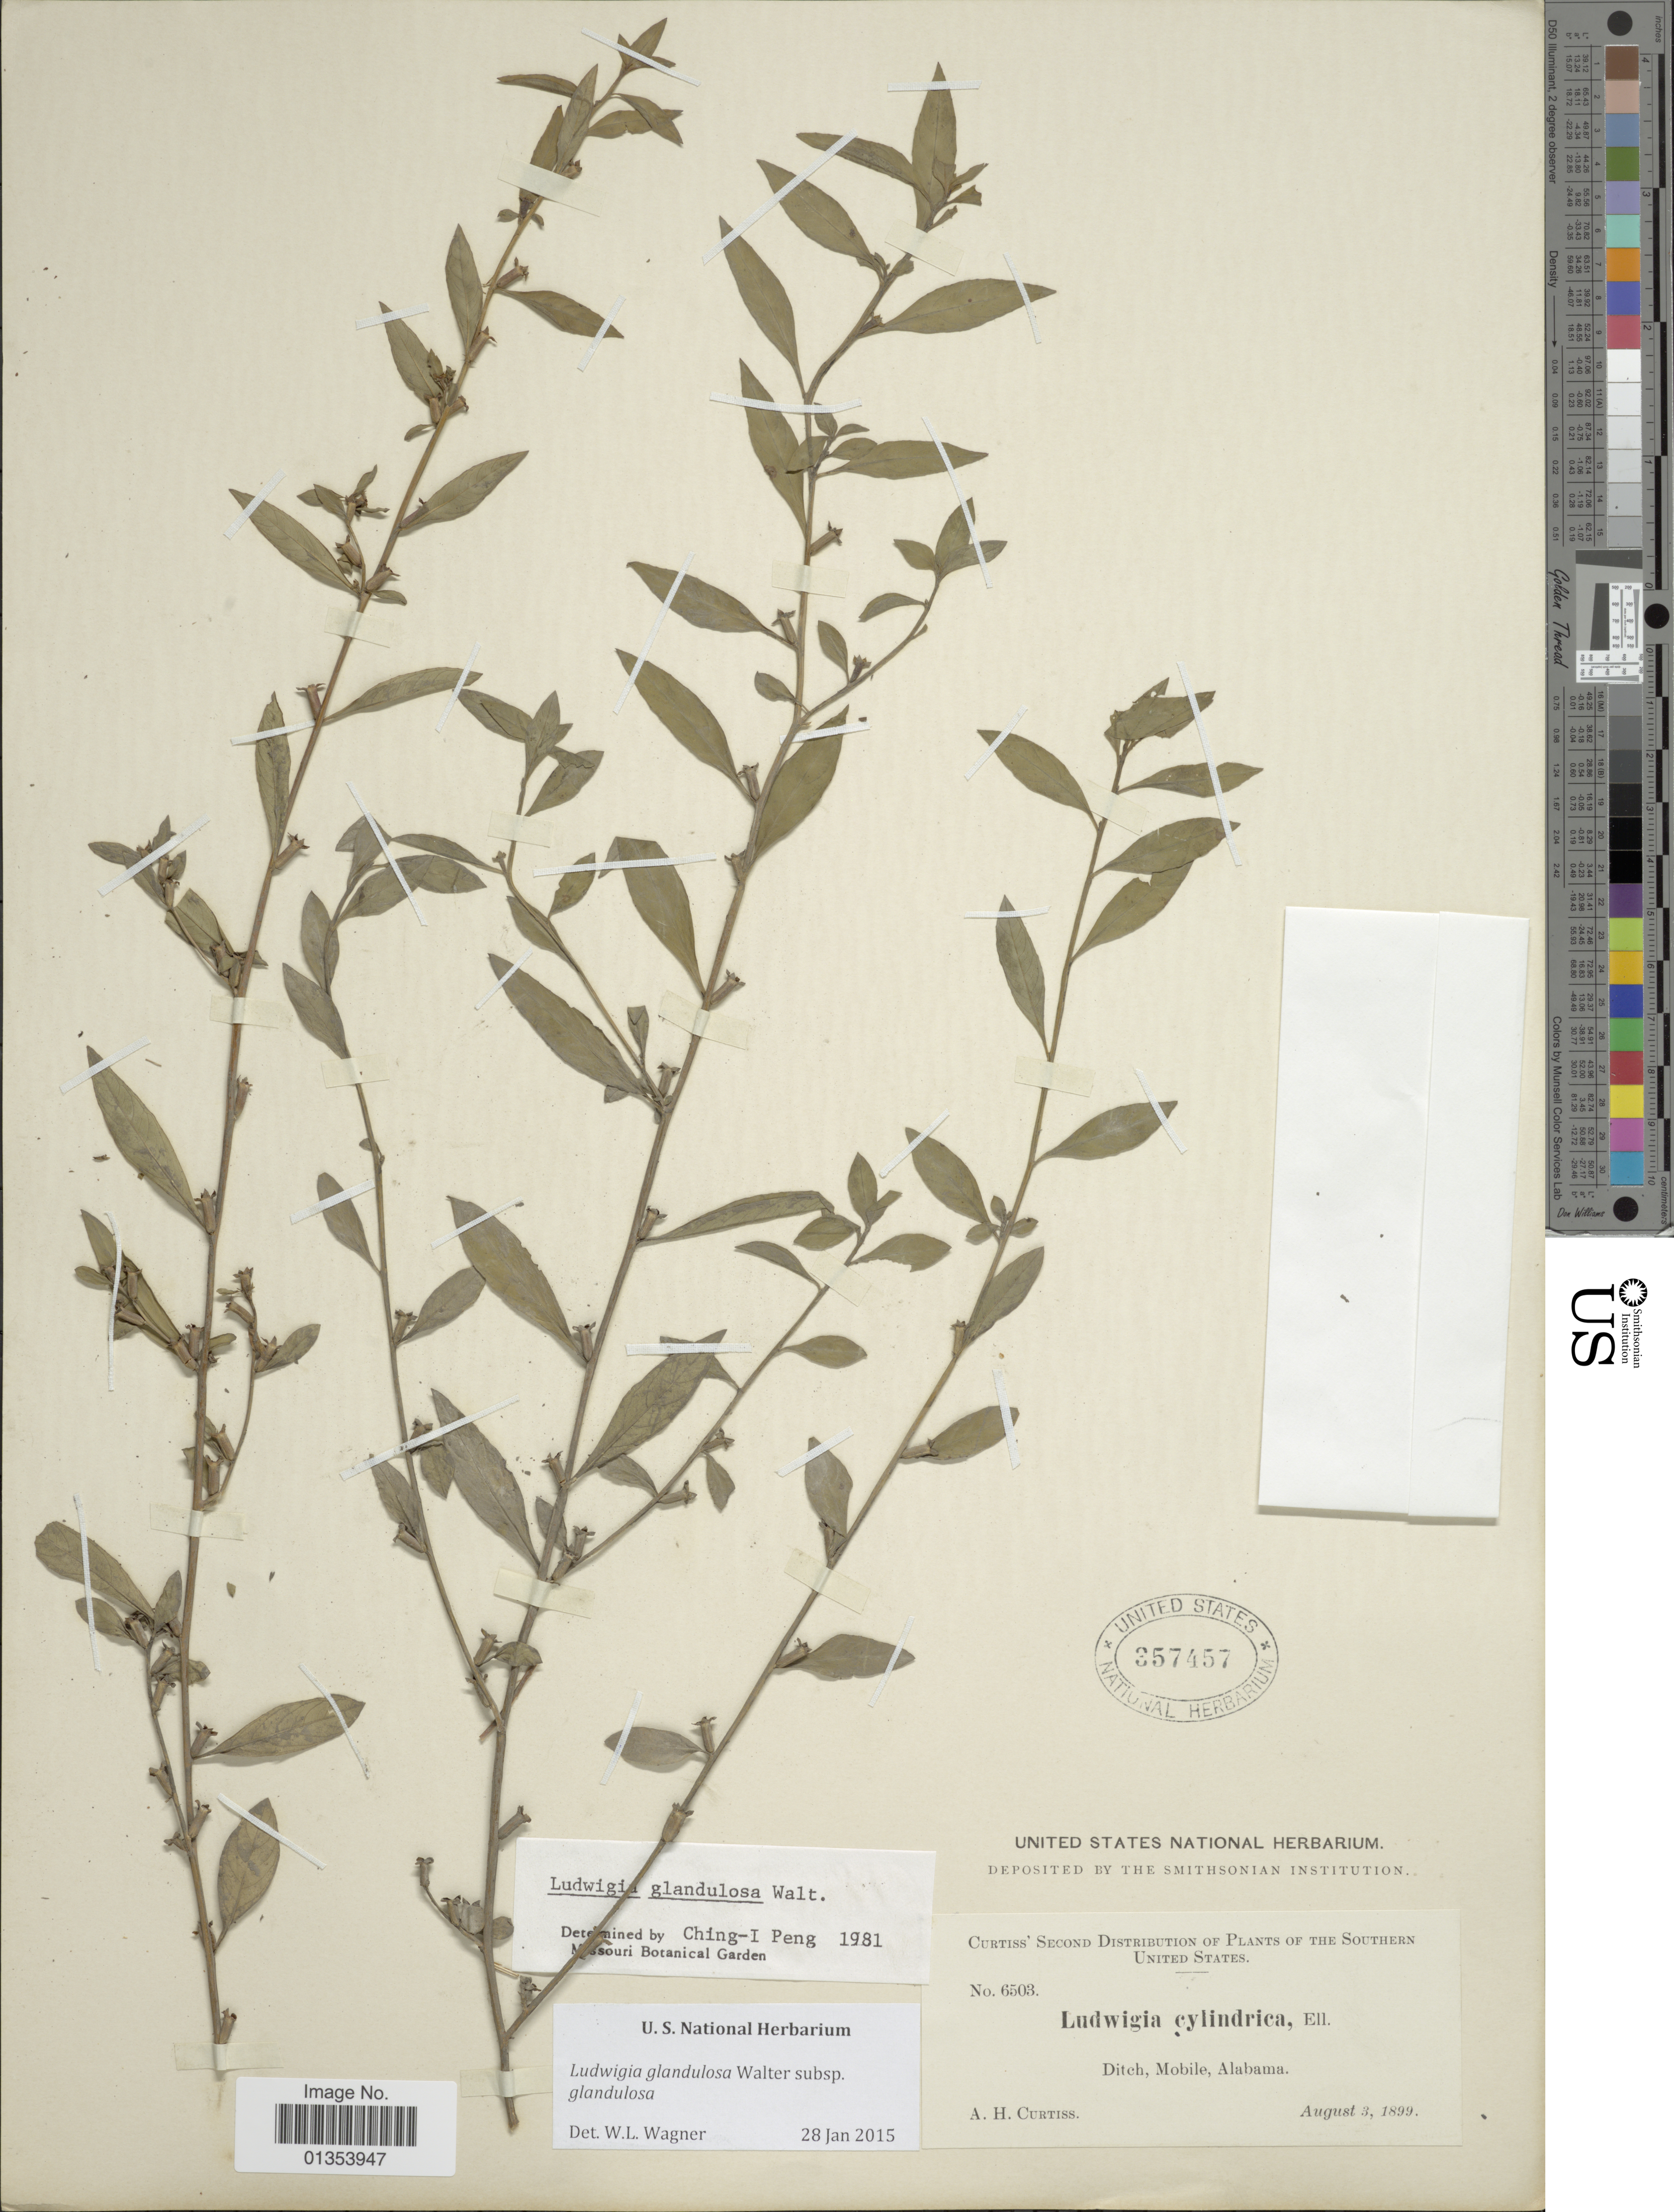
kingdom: Plantae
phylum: Tracheophyta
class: Magnoliopsida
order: Myrtales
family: Onagraceae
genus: Ludwigia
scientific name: Ludwigia glandulosa subsp. glandulosa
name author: Walter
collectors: A. H. Curtiss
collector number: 6503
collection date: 1899-08-03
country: United States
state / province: Alabama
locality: Ditch, Mobile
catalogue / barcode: US 357457